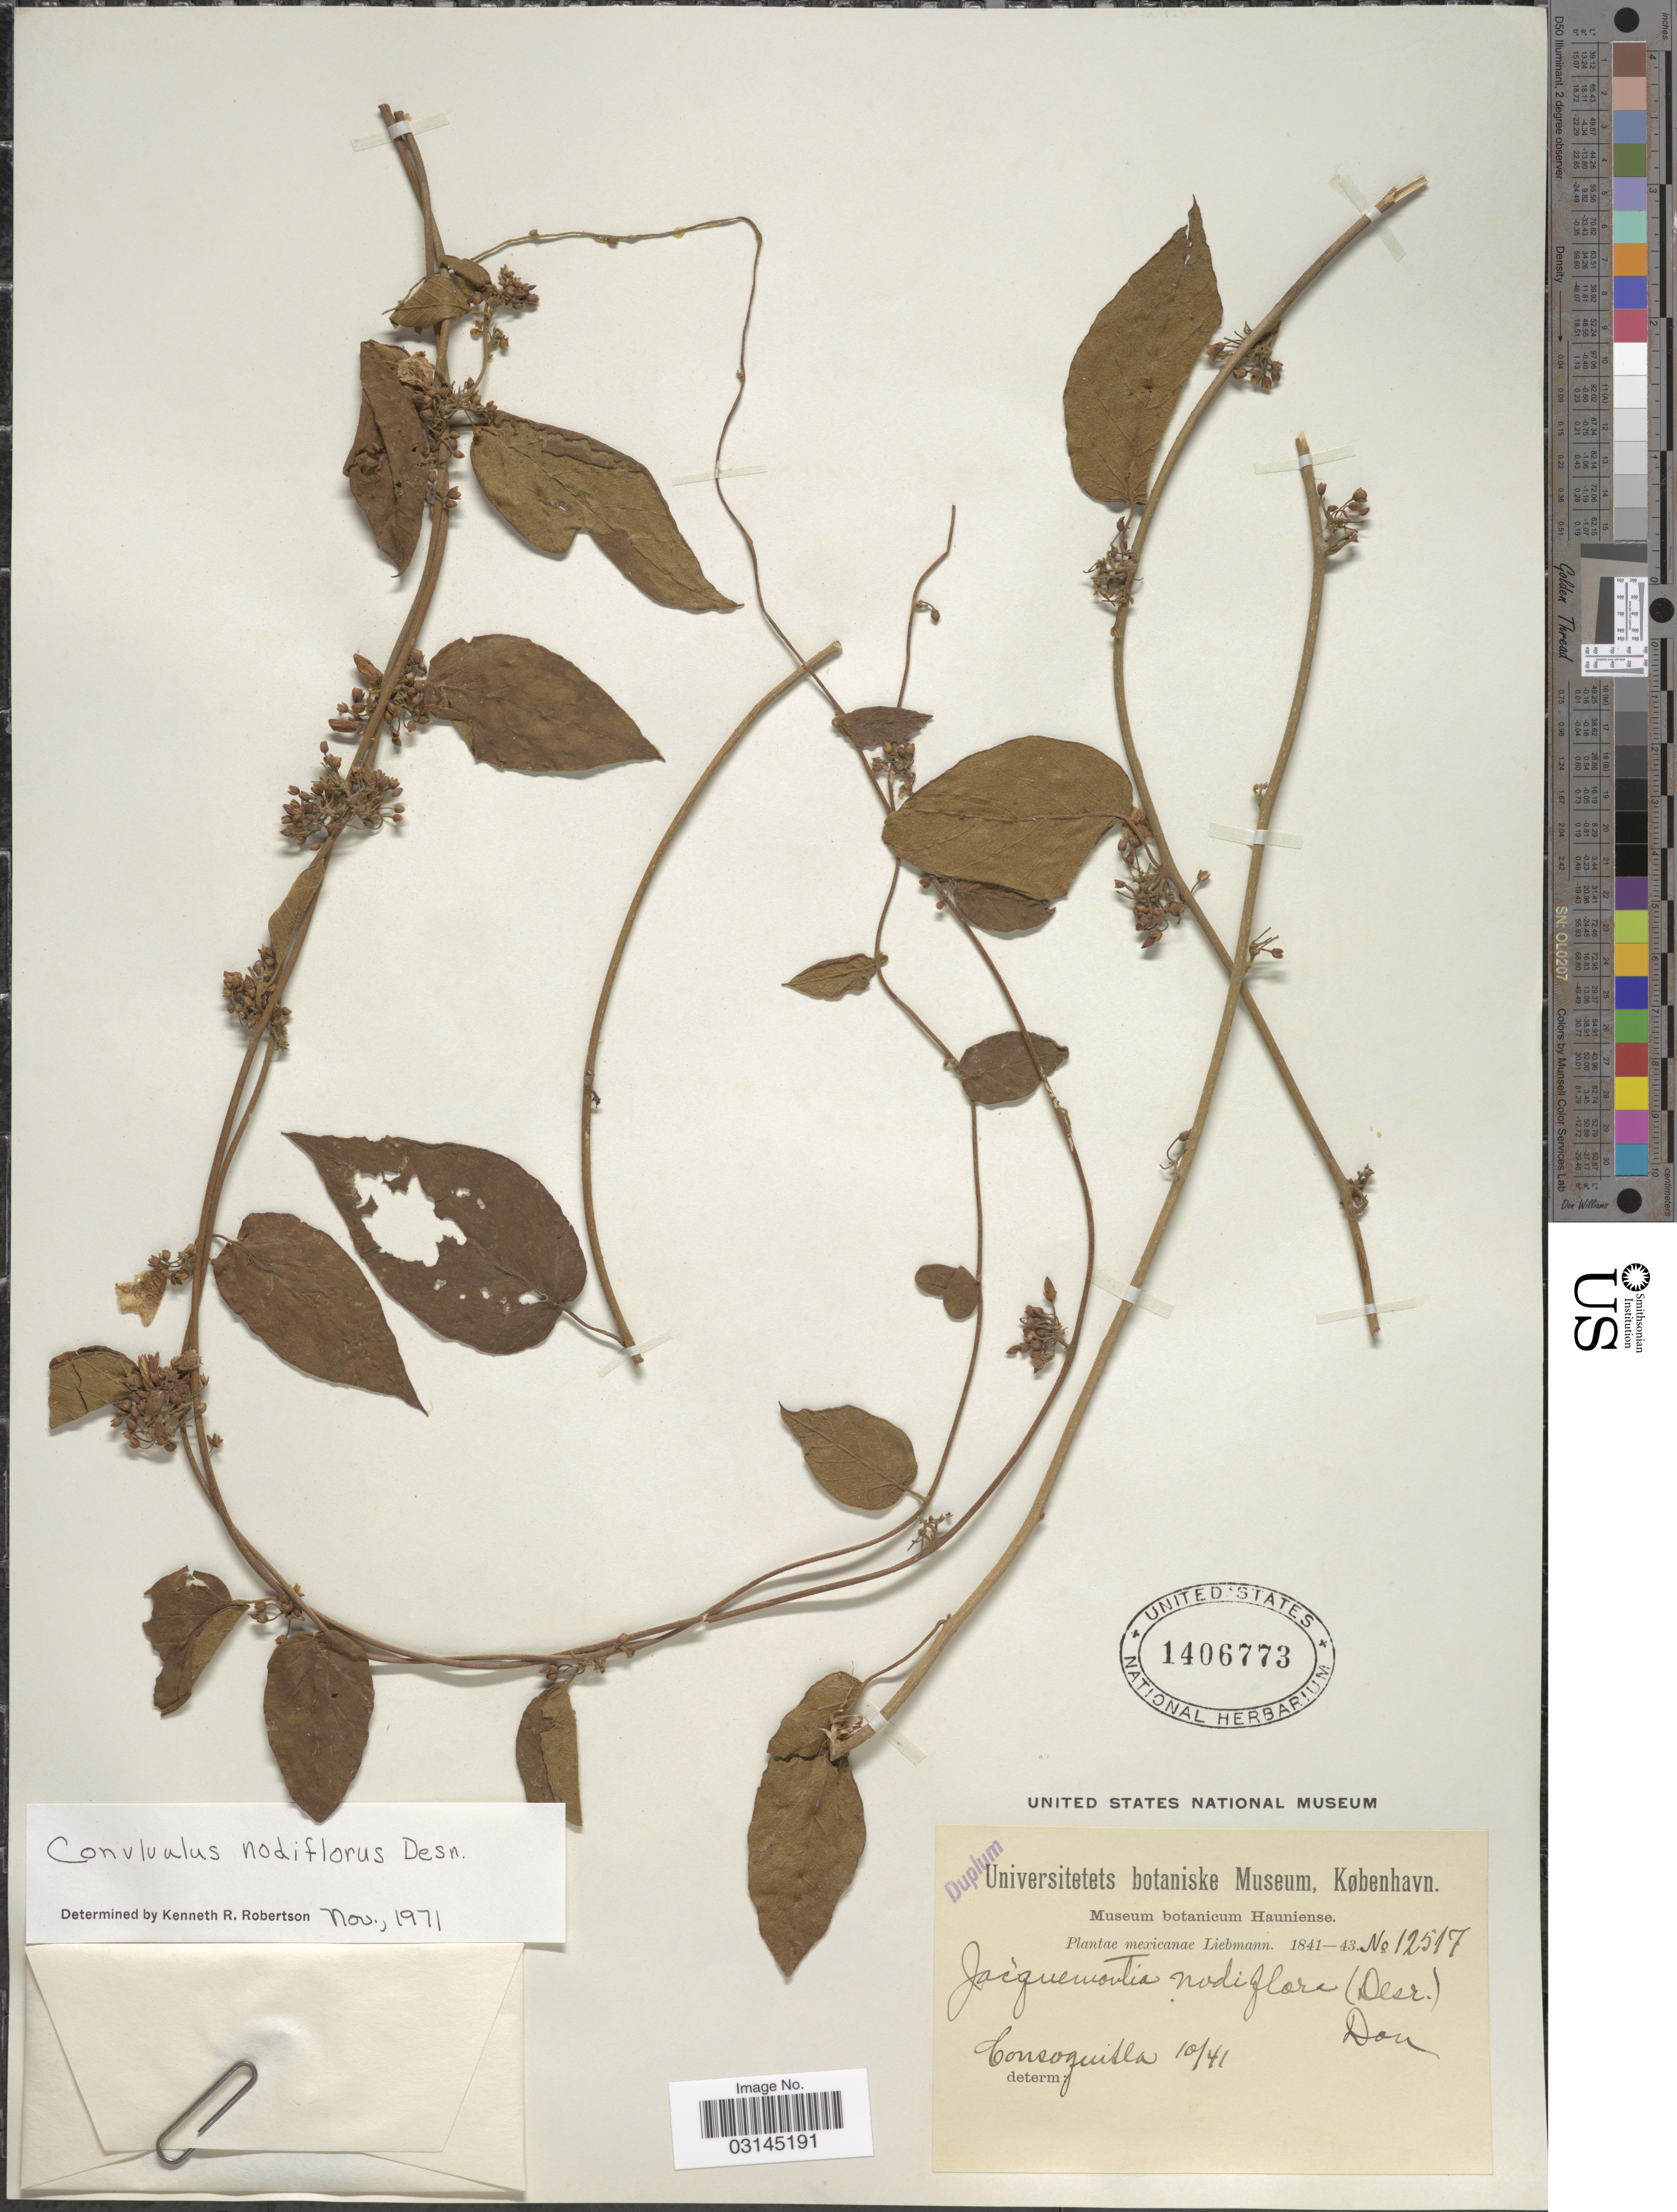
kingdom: Plantae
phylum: Tracheophyta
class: Magnoliopsida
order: Solanales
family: Convolvulaceae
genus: Convolvulus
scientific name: Convolvulus nodiflorus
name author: Desr.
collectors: Liebmann, --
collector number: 12517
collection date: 1841-10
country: Mexico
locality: Consoquitla.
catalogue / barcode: US 1406773